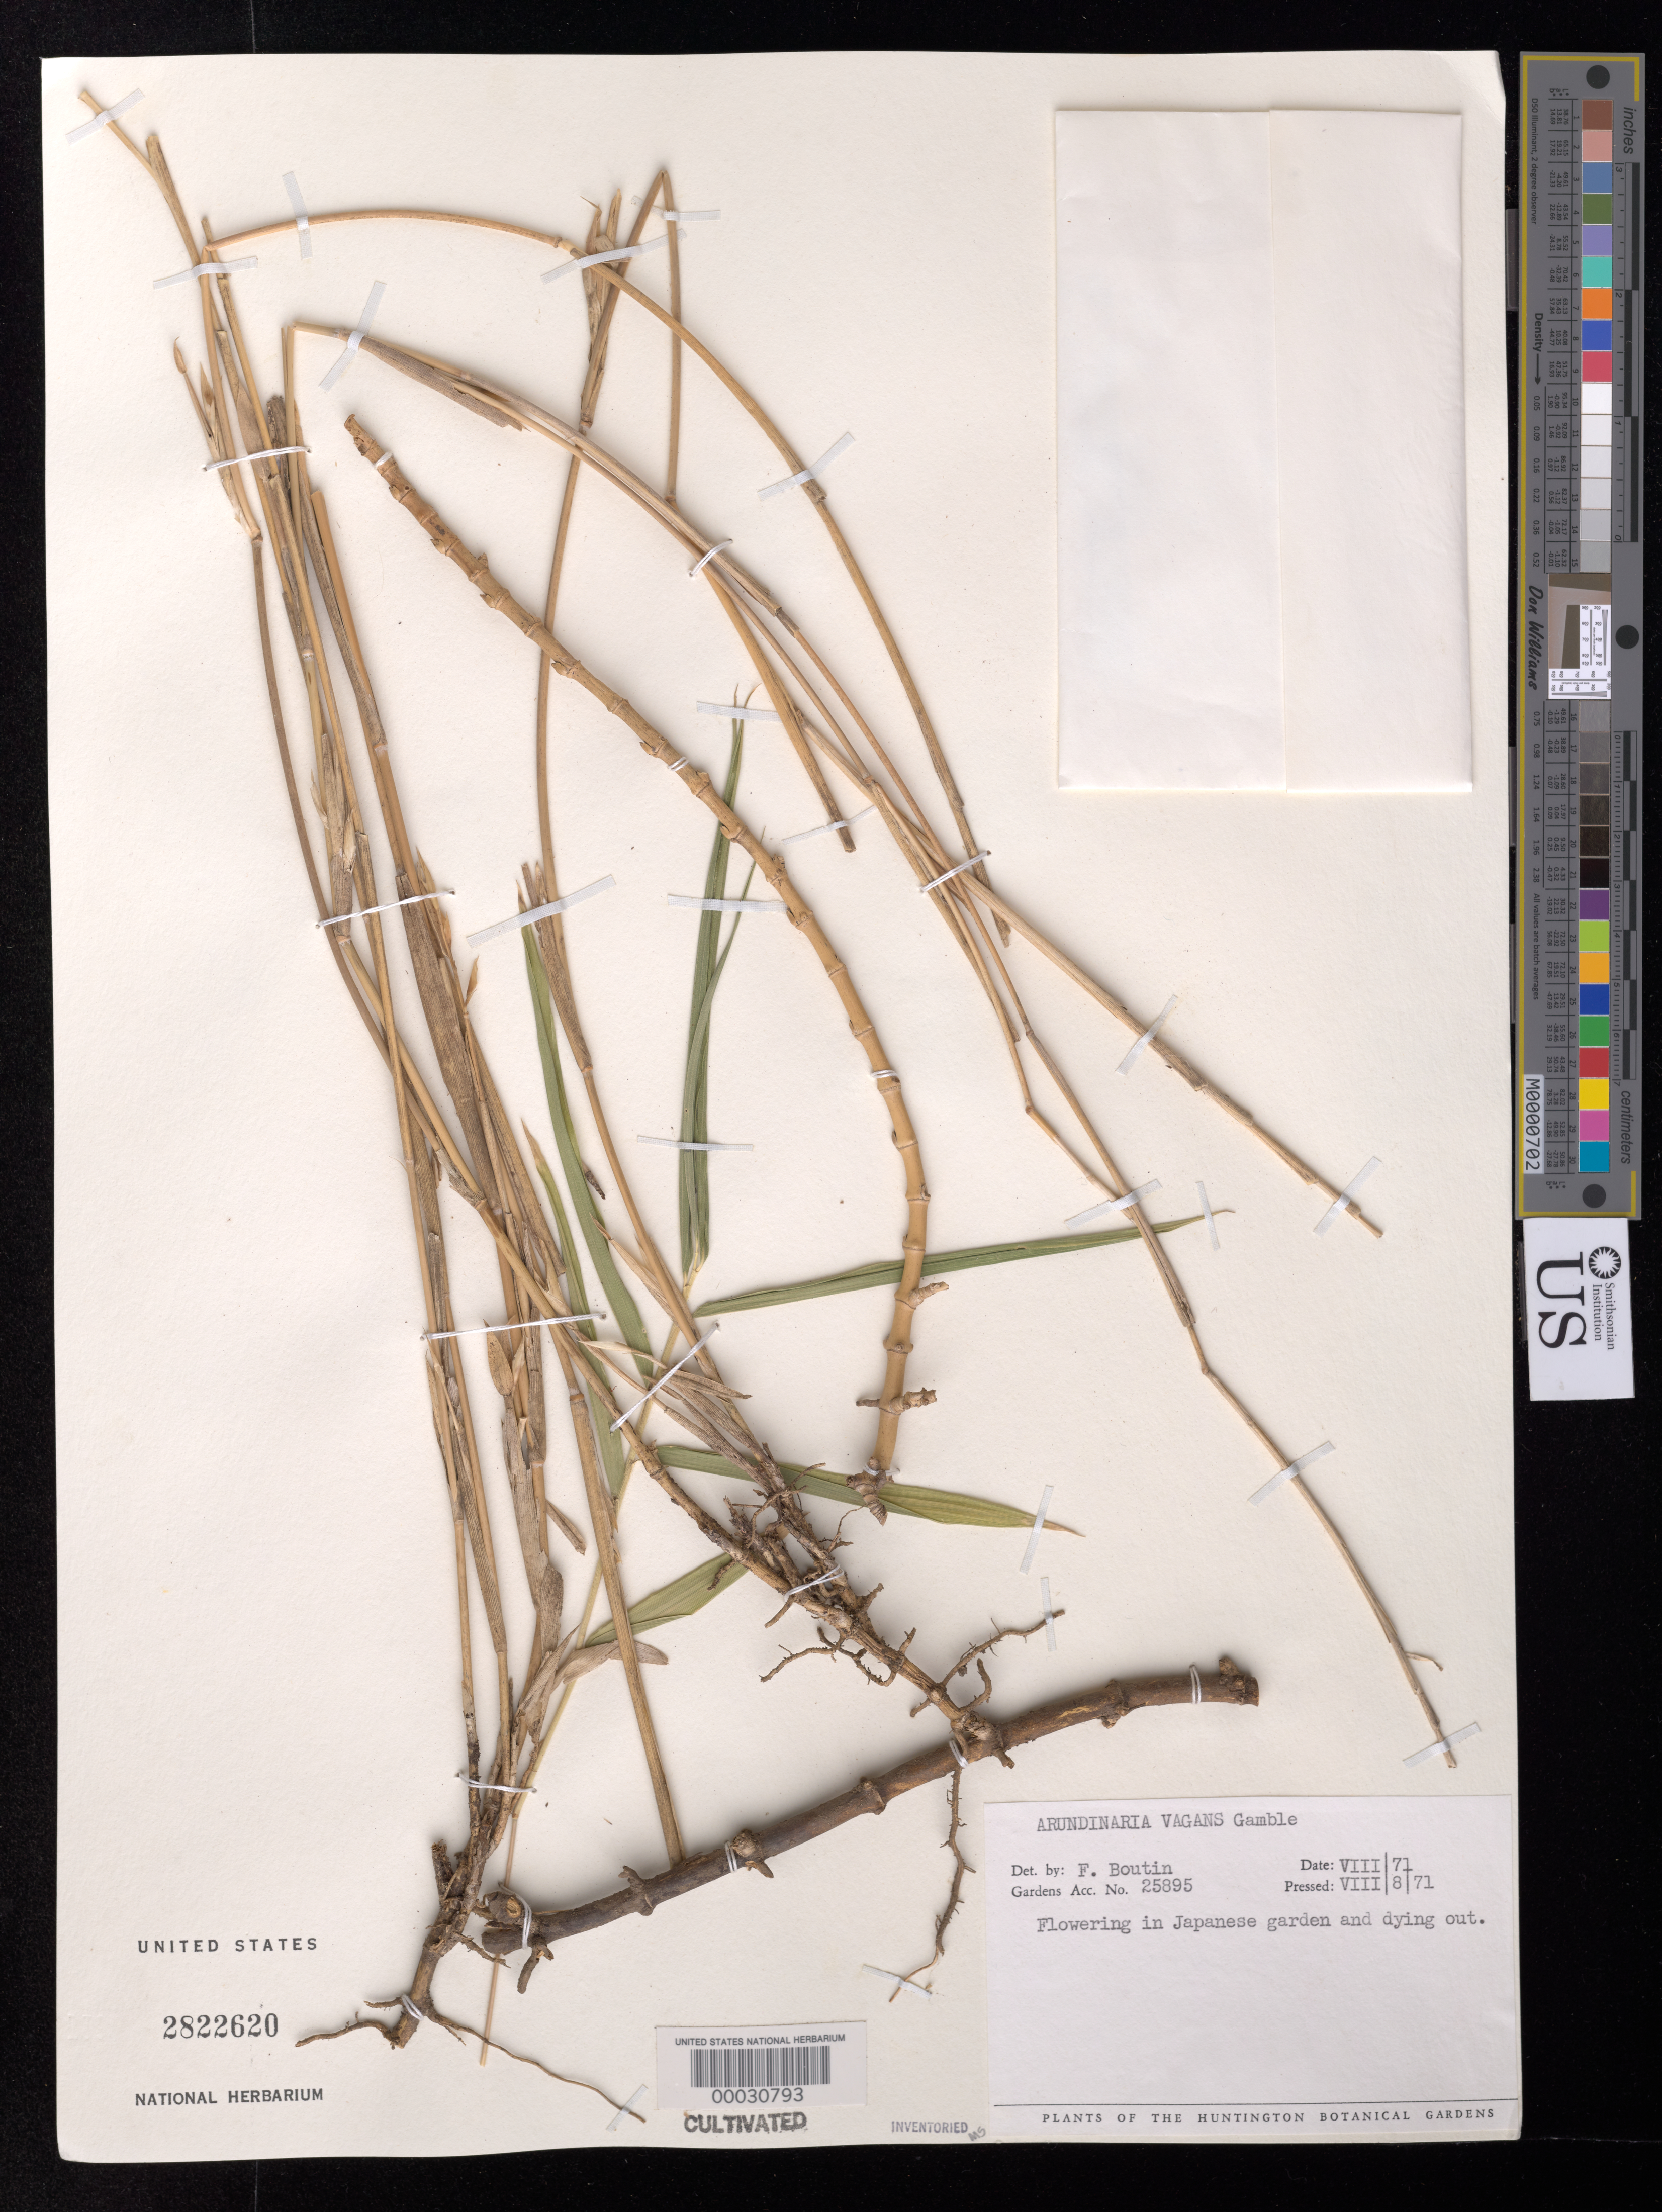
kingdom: Plantae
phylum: Tracheophyta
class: Liliopsida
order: Poales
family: Poaceae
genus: Arundinaria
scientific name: Arundinaria viridistriata var. vagans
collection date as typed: Aug 1971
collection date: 1971-08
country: Japan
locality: Japanese garden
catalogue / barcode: US 2822620